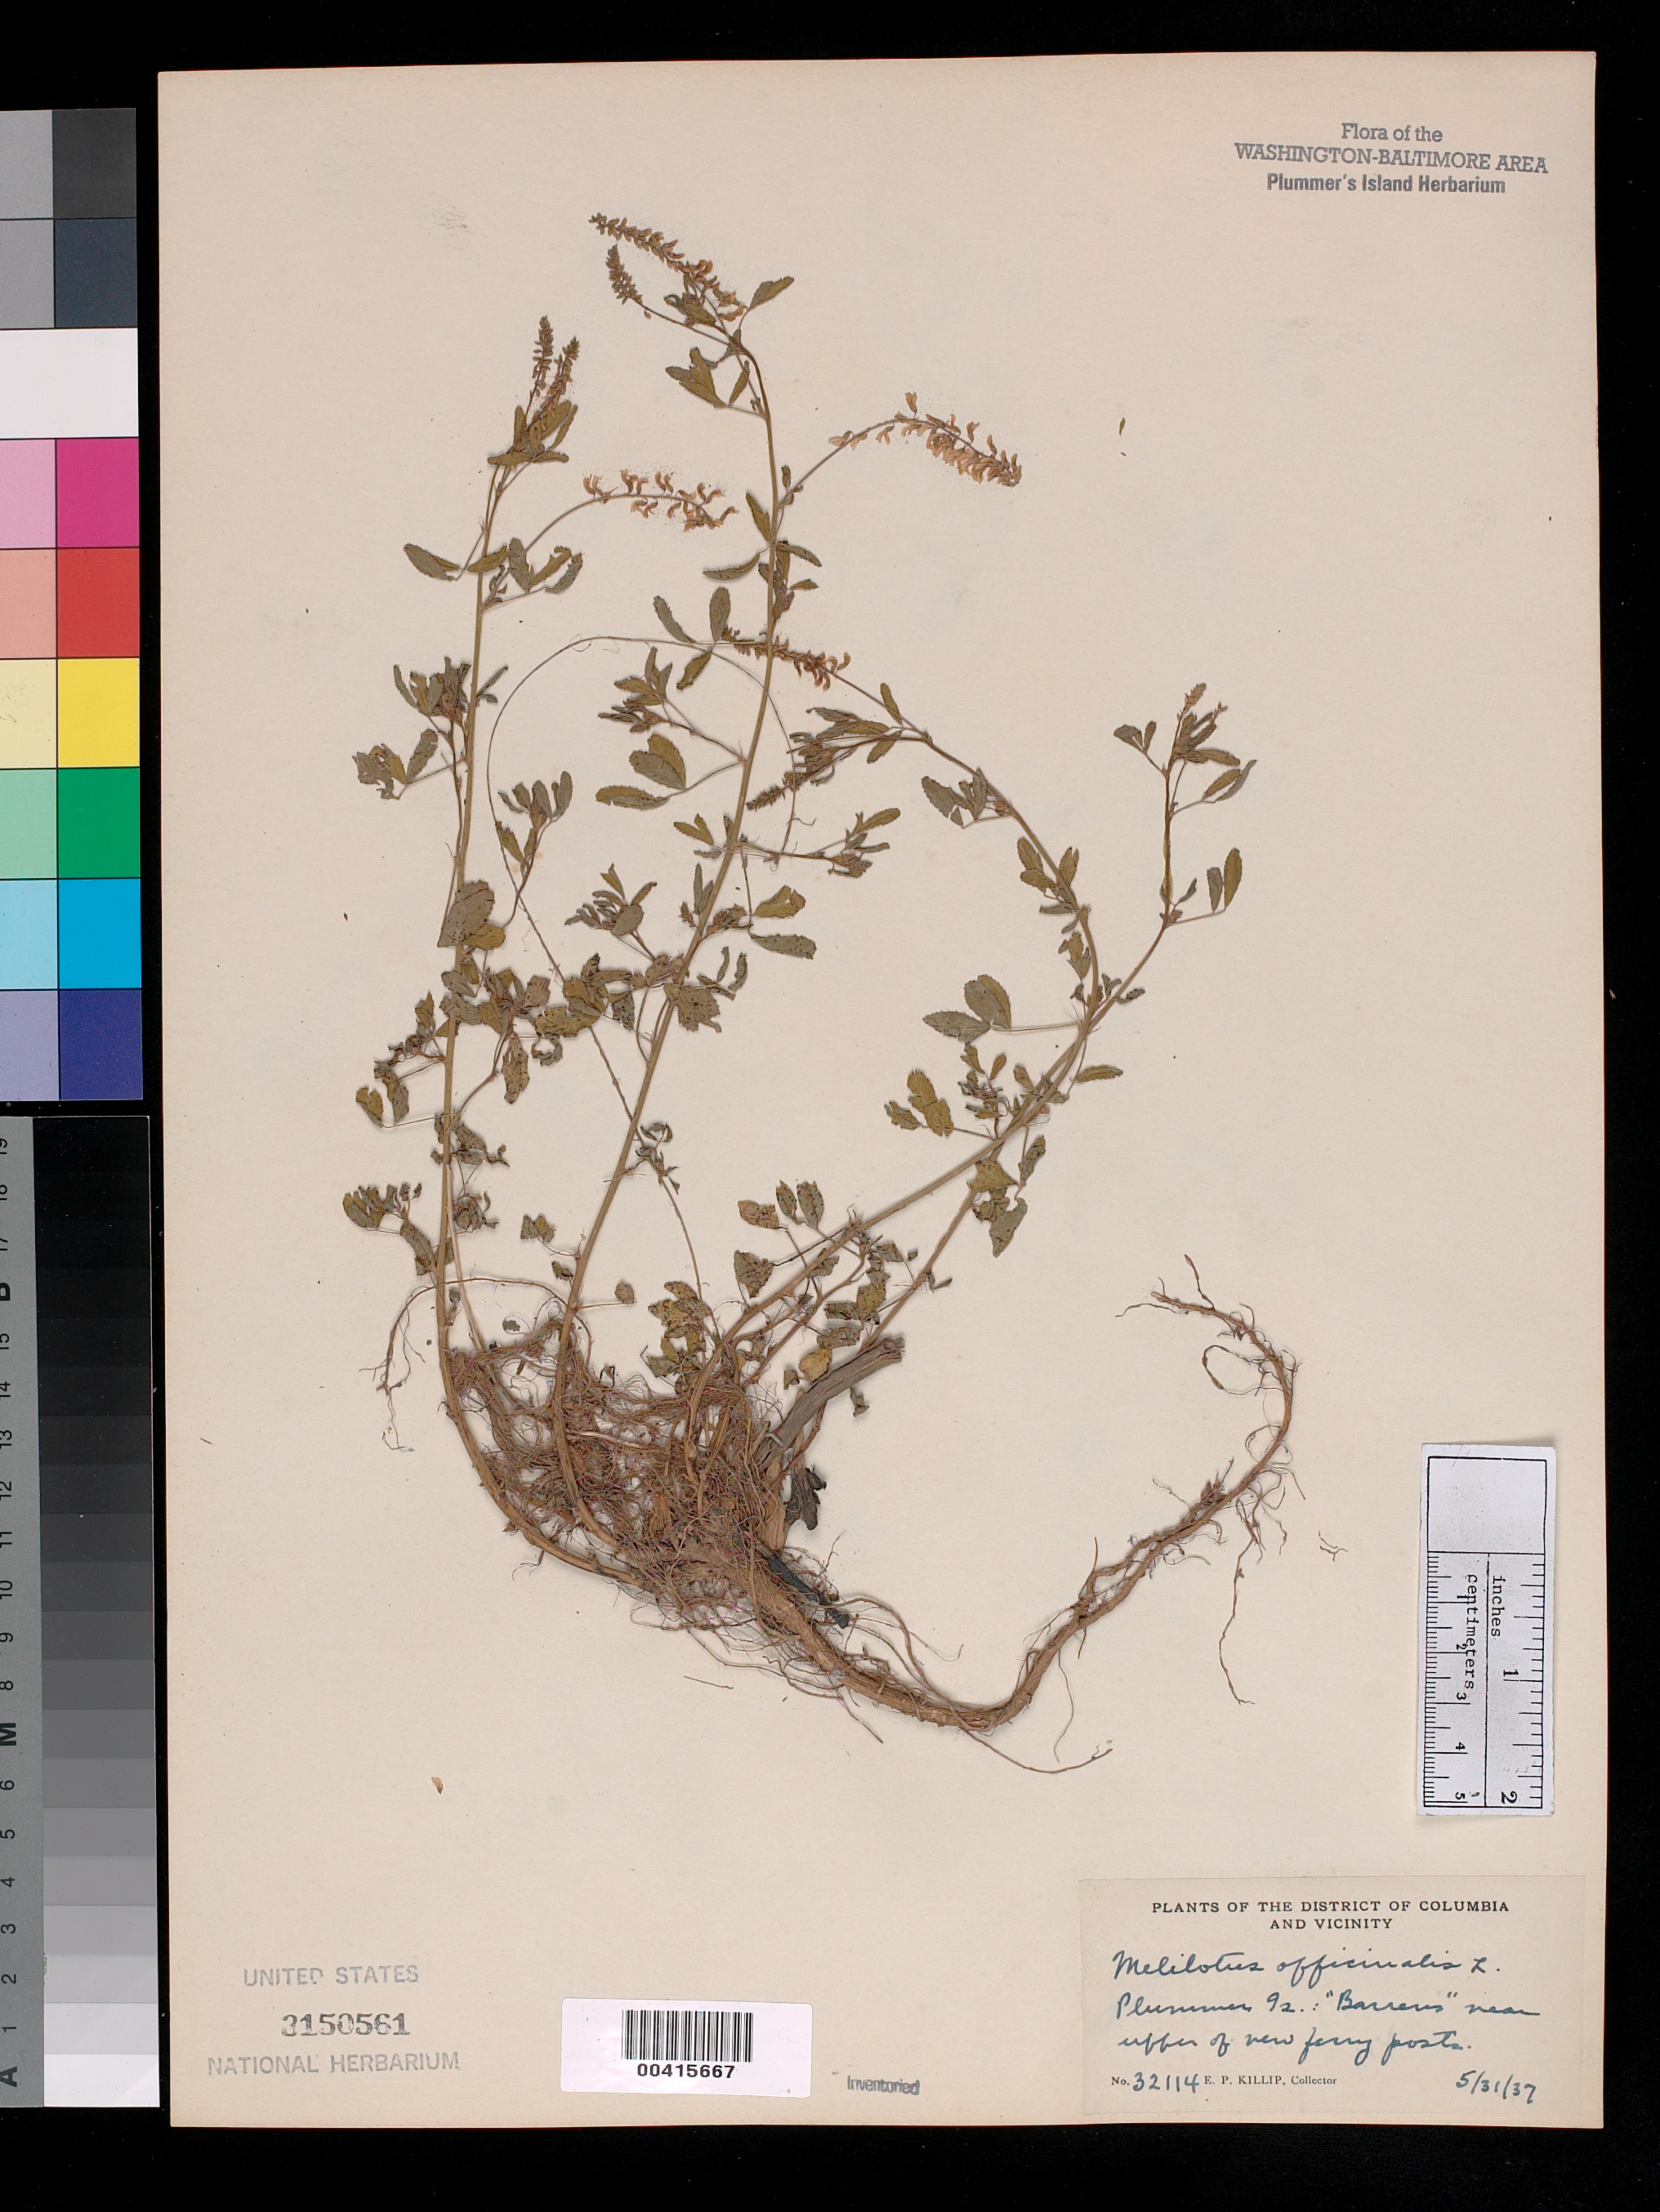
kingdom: Plantae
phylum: Tracheophyta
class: Magnoliopsida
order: Fabales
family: Fabaceae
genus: Melilotus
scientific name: Melilotus officinalis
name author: (L.) Lam.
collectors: E. P. Killip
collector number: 32114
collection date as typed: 31 May 1937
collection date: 1937-05-31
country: United States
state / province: Maryland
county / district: Montgomery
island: Plummers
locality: Plummer's Island; "barrens" near upper of new ferry posts C. & O. Canal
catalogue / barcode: US 3150561